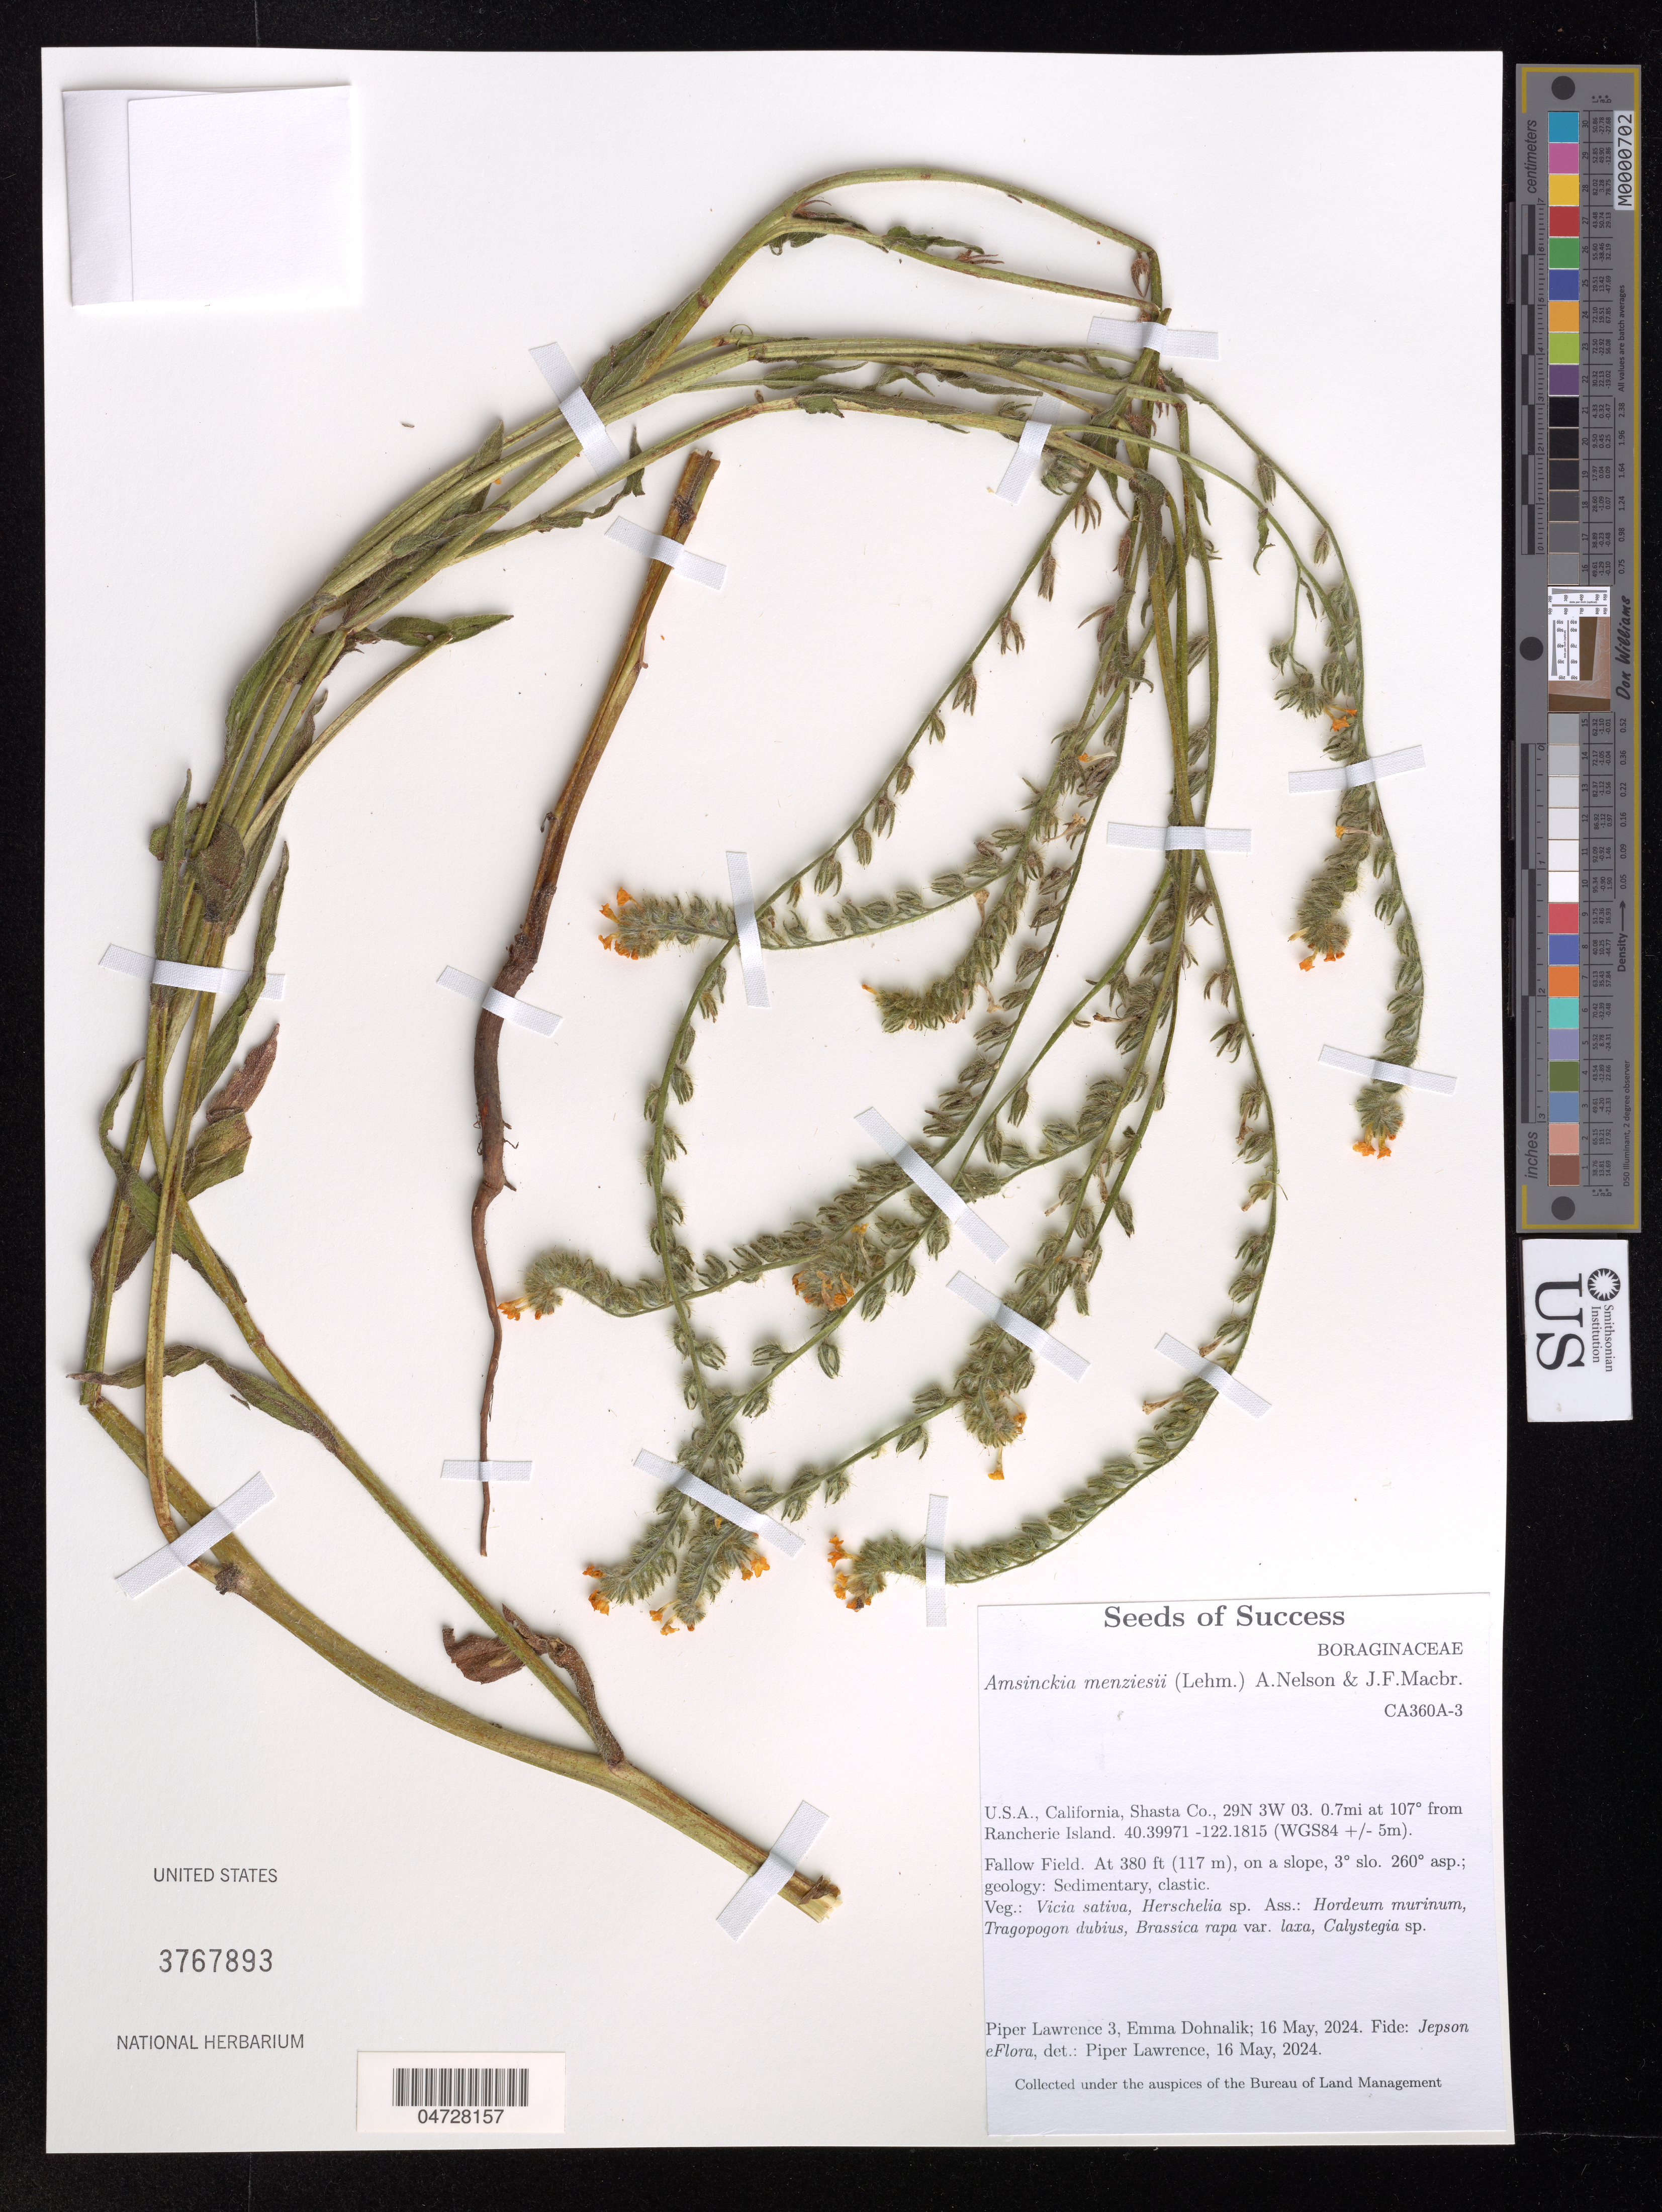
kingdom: Plantae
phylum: Tracheophyta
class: Magnoliopsida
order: Boraginales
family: Boraginaceae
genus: Amsinckia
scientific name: Amsinckia menziesii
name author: A. Nelson & J.F. Macbr.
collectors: P. Lawrence & E. Dohnalik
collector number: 3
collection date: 2024-05-16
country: United States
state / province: California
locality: Shasta Co., from Rancherie Island.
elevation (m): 116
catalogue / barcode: US 3767893